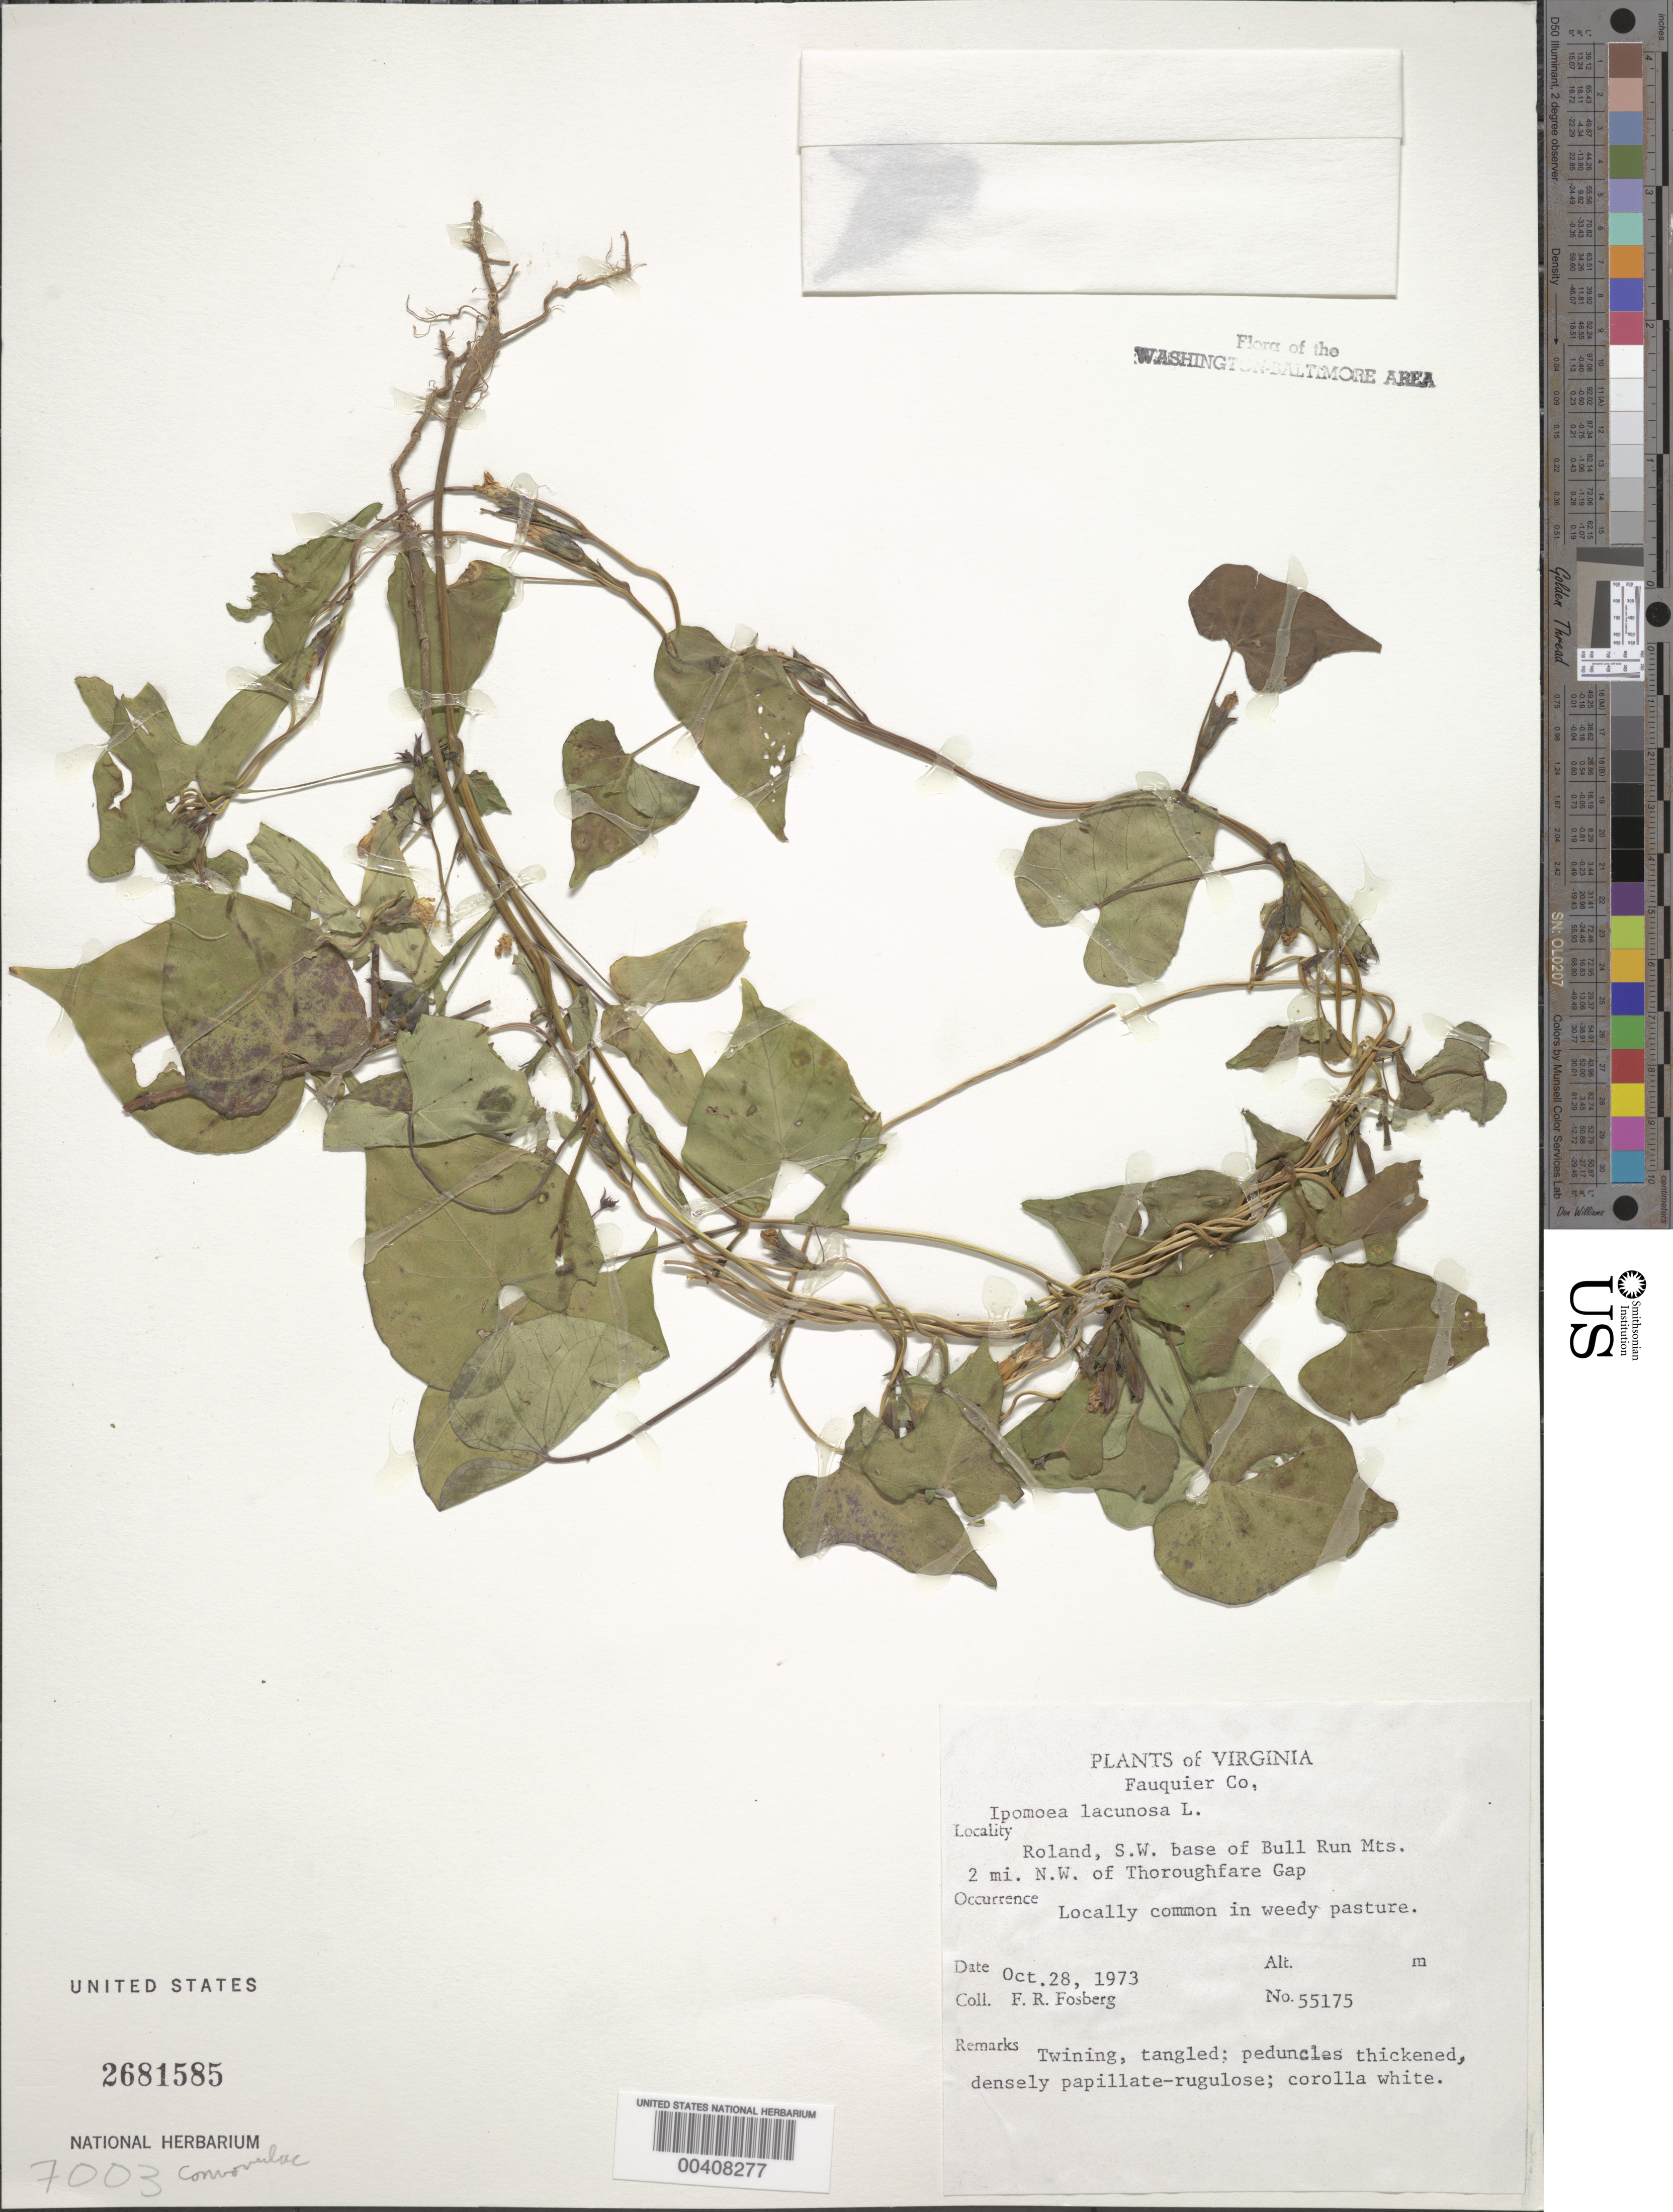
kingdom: Plantae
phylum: Tracheophyta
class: Magnoliopsida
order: Solanales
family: Convolvulaceae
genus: Ipomoea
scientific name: Ipomoea lacunosa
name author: L.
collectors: F. R. Fosberg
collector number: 55175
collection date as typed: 28 Oct 1973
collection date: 1973-10-28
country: United States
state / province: Virginia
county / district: Fauquier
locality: Roland, SW base of Bull Run Mts., 2 mi. NW of Thoroughfare Gap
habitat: Weedy pasture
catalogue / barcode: US 2681585